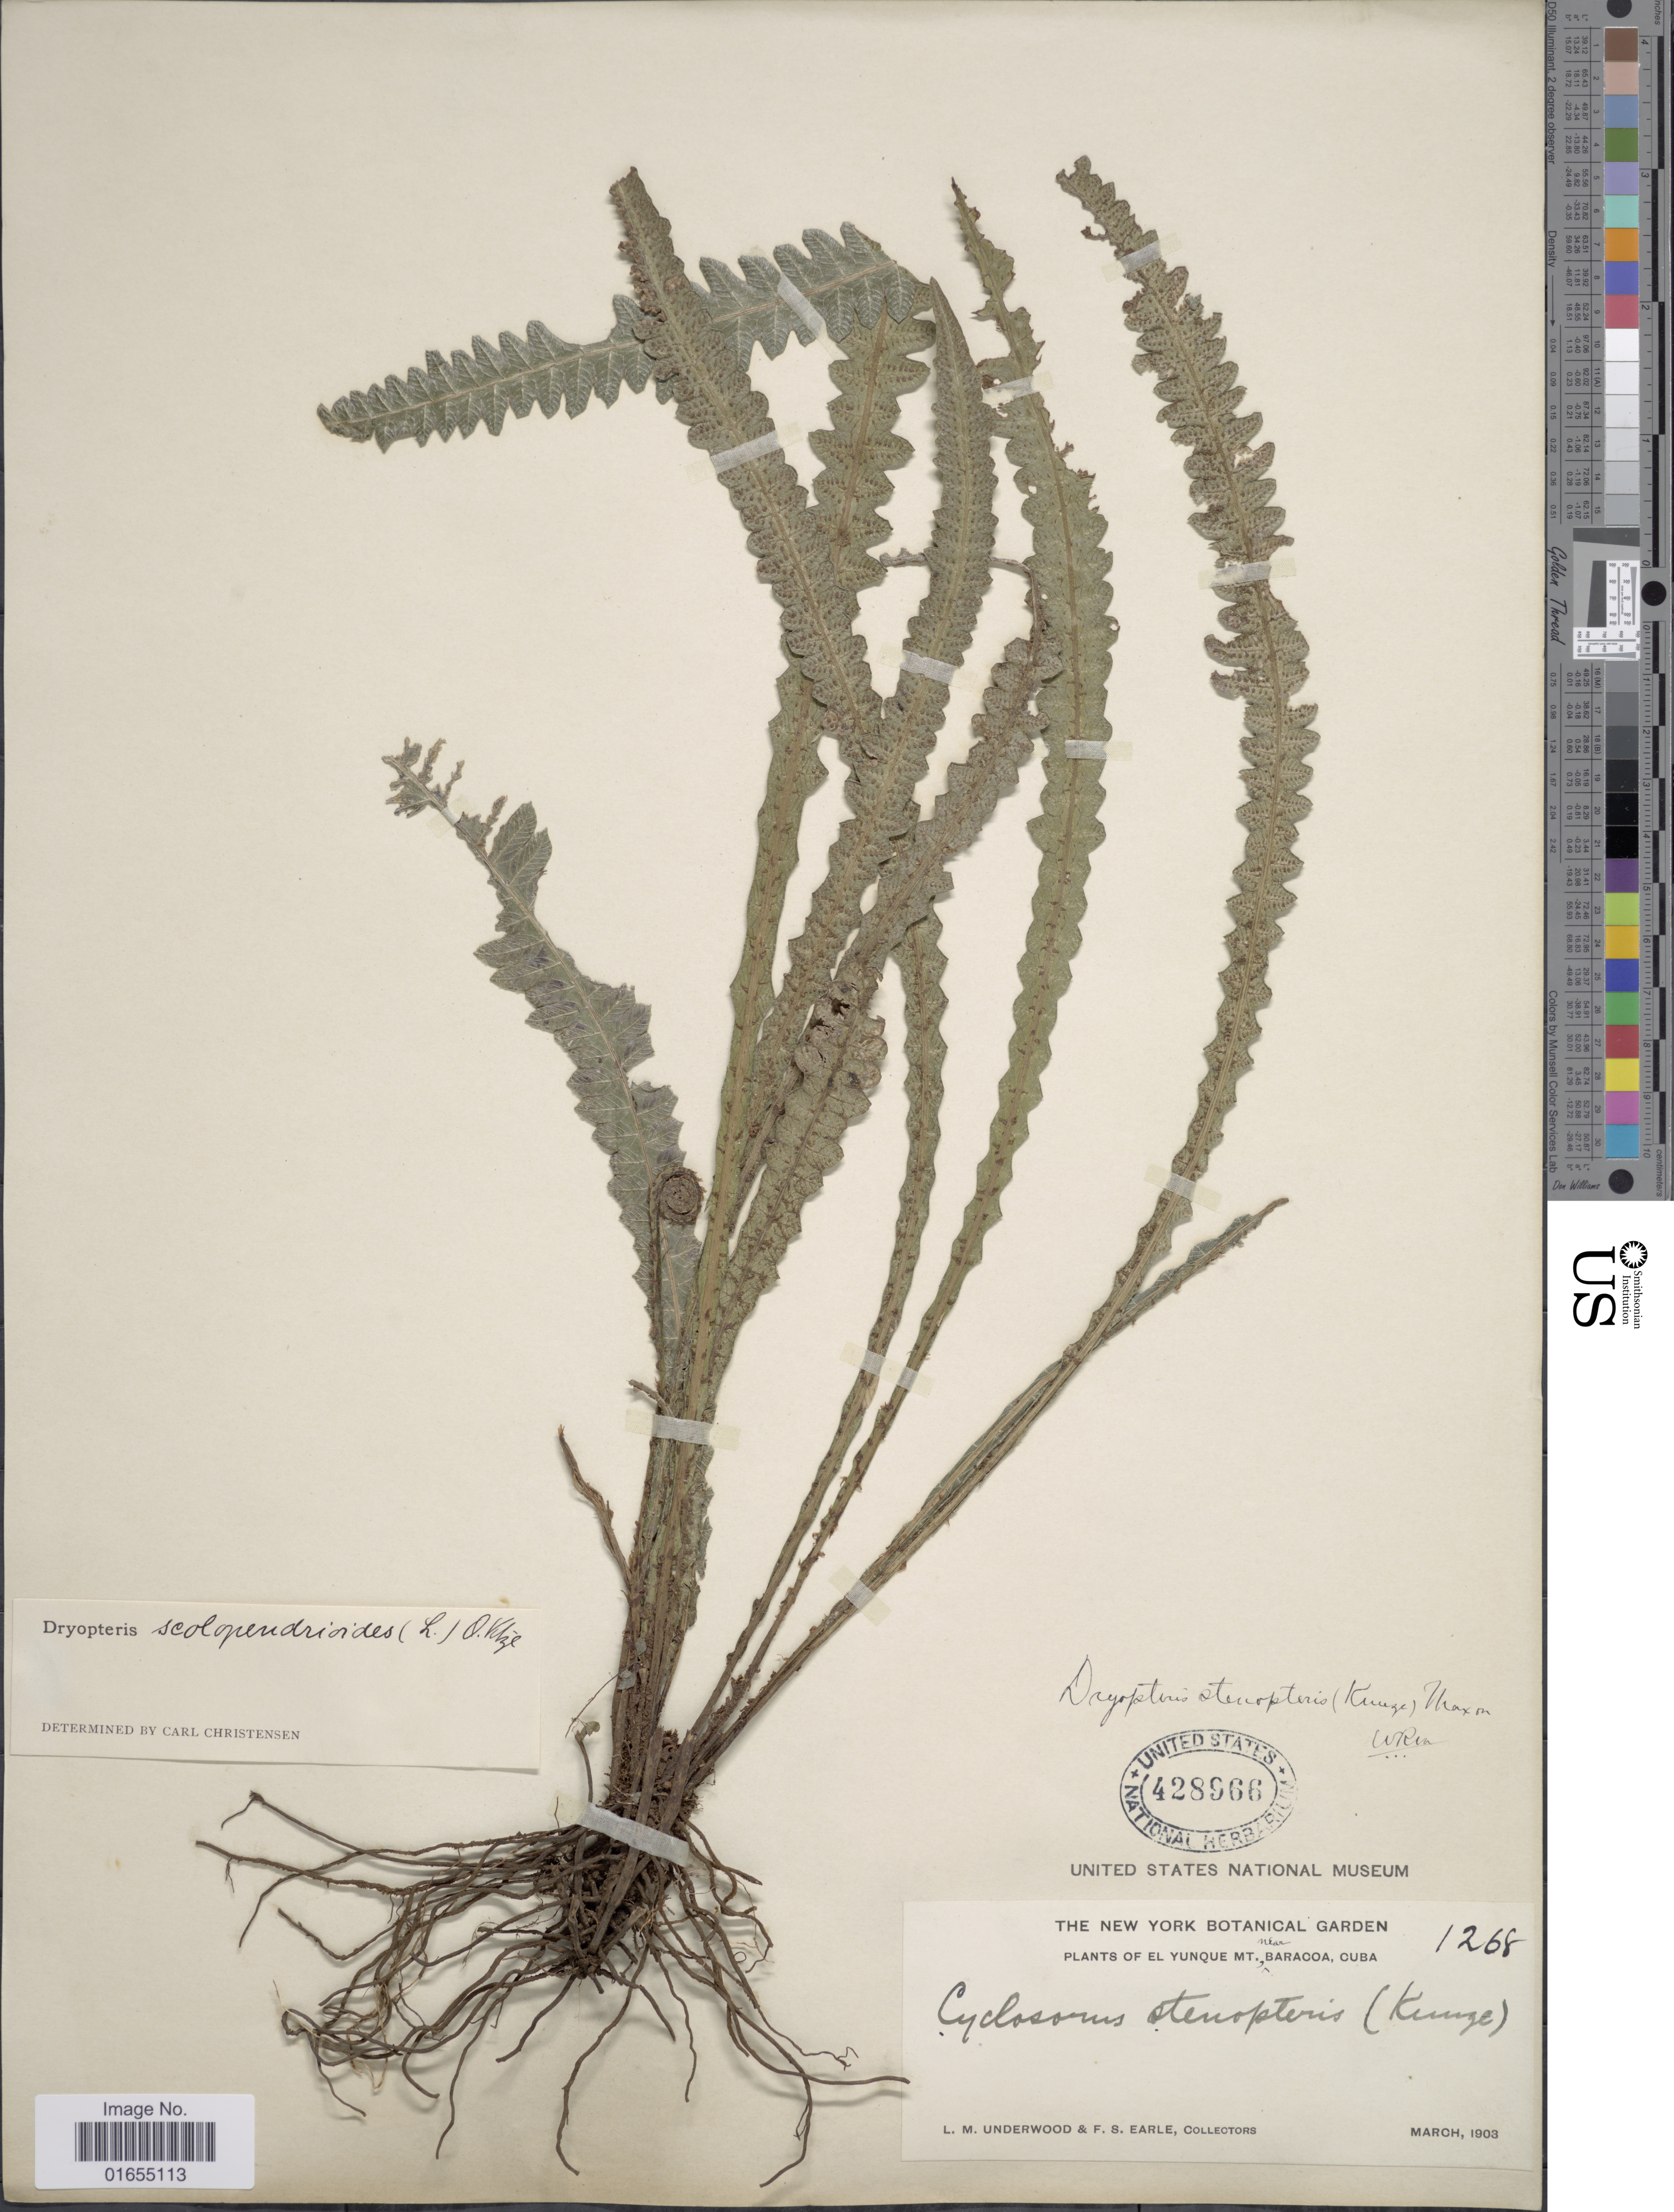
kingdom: Plantae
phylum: Tracheophyta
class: Polypodiopsida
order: Polypodiales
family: Thelypteridaceae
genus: Goniopteris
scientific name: Goniopteris scolopendrioides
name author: (L.) C. Presl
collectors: L. M. Underwood & F. S. Earle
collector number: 1268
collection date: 1903-03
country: Cuba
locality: El Yunque Mt., Baracoa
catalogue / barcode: US 428966